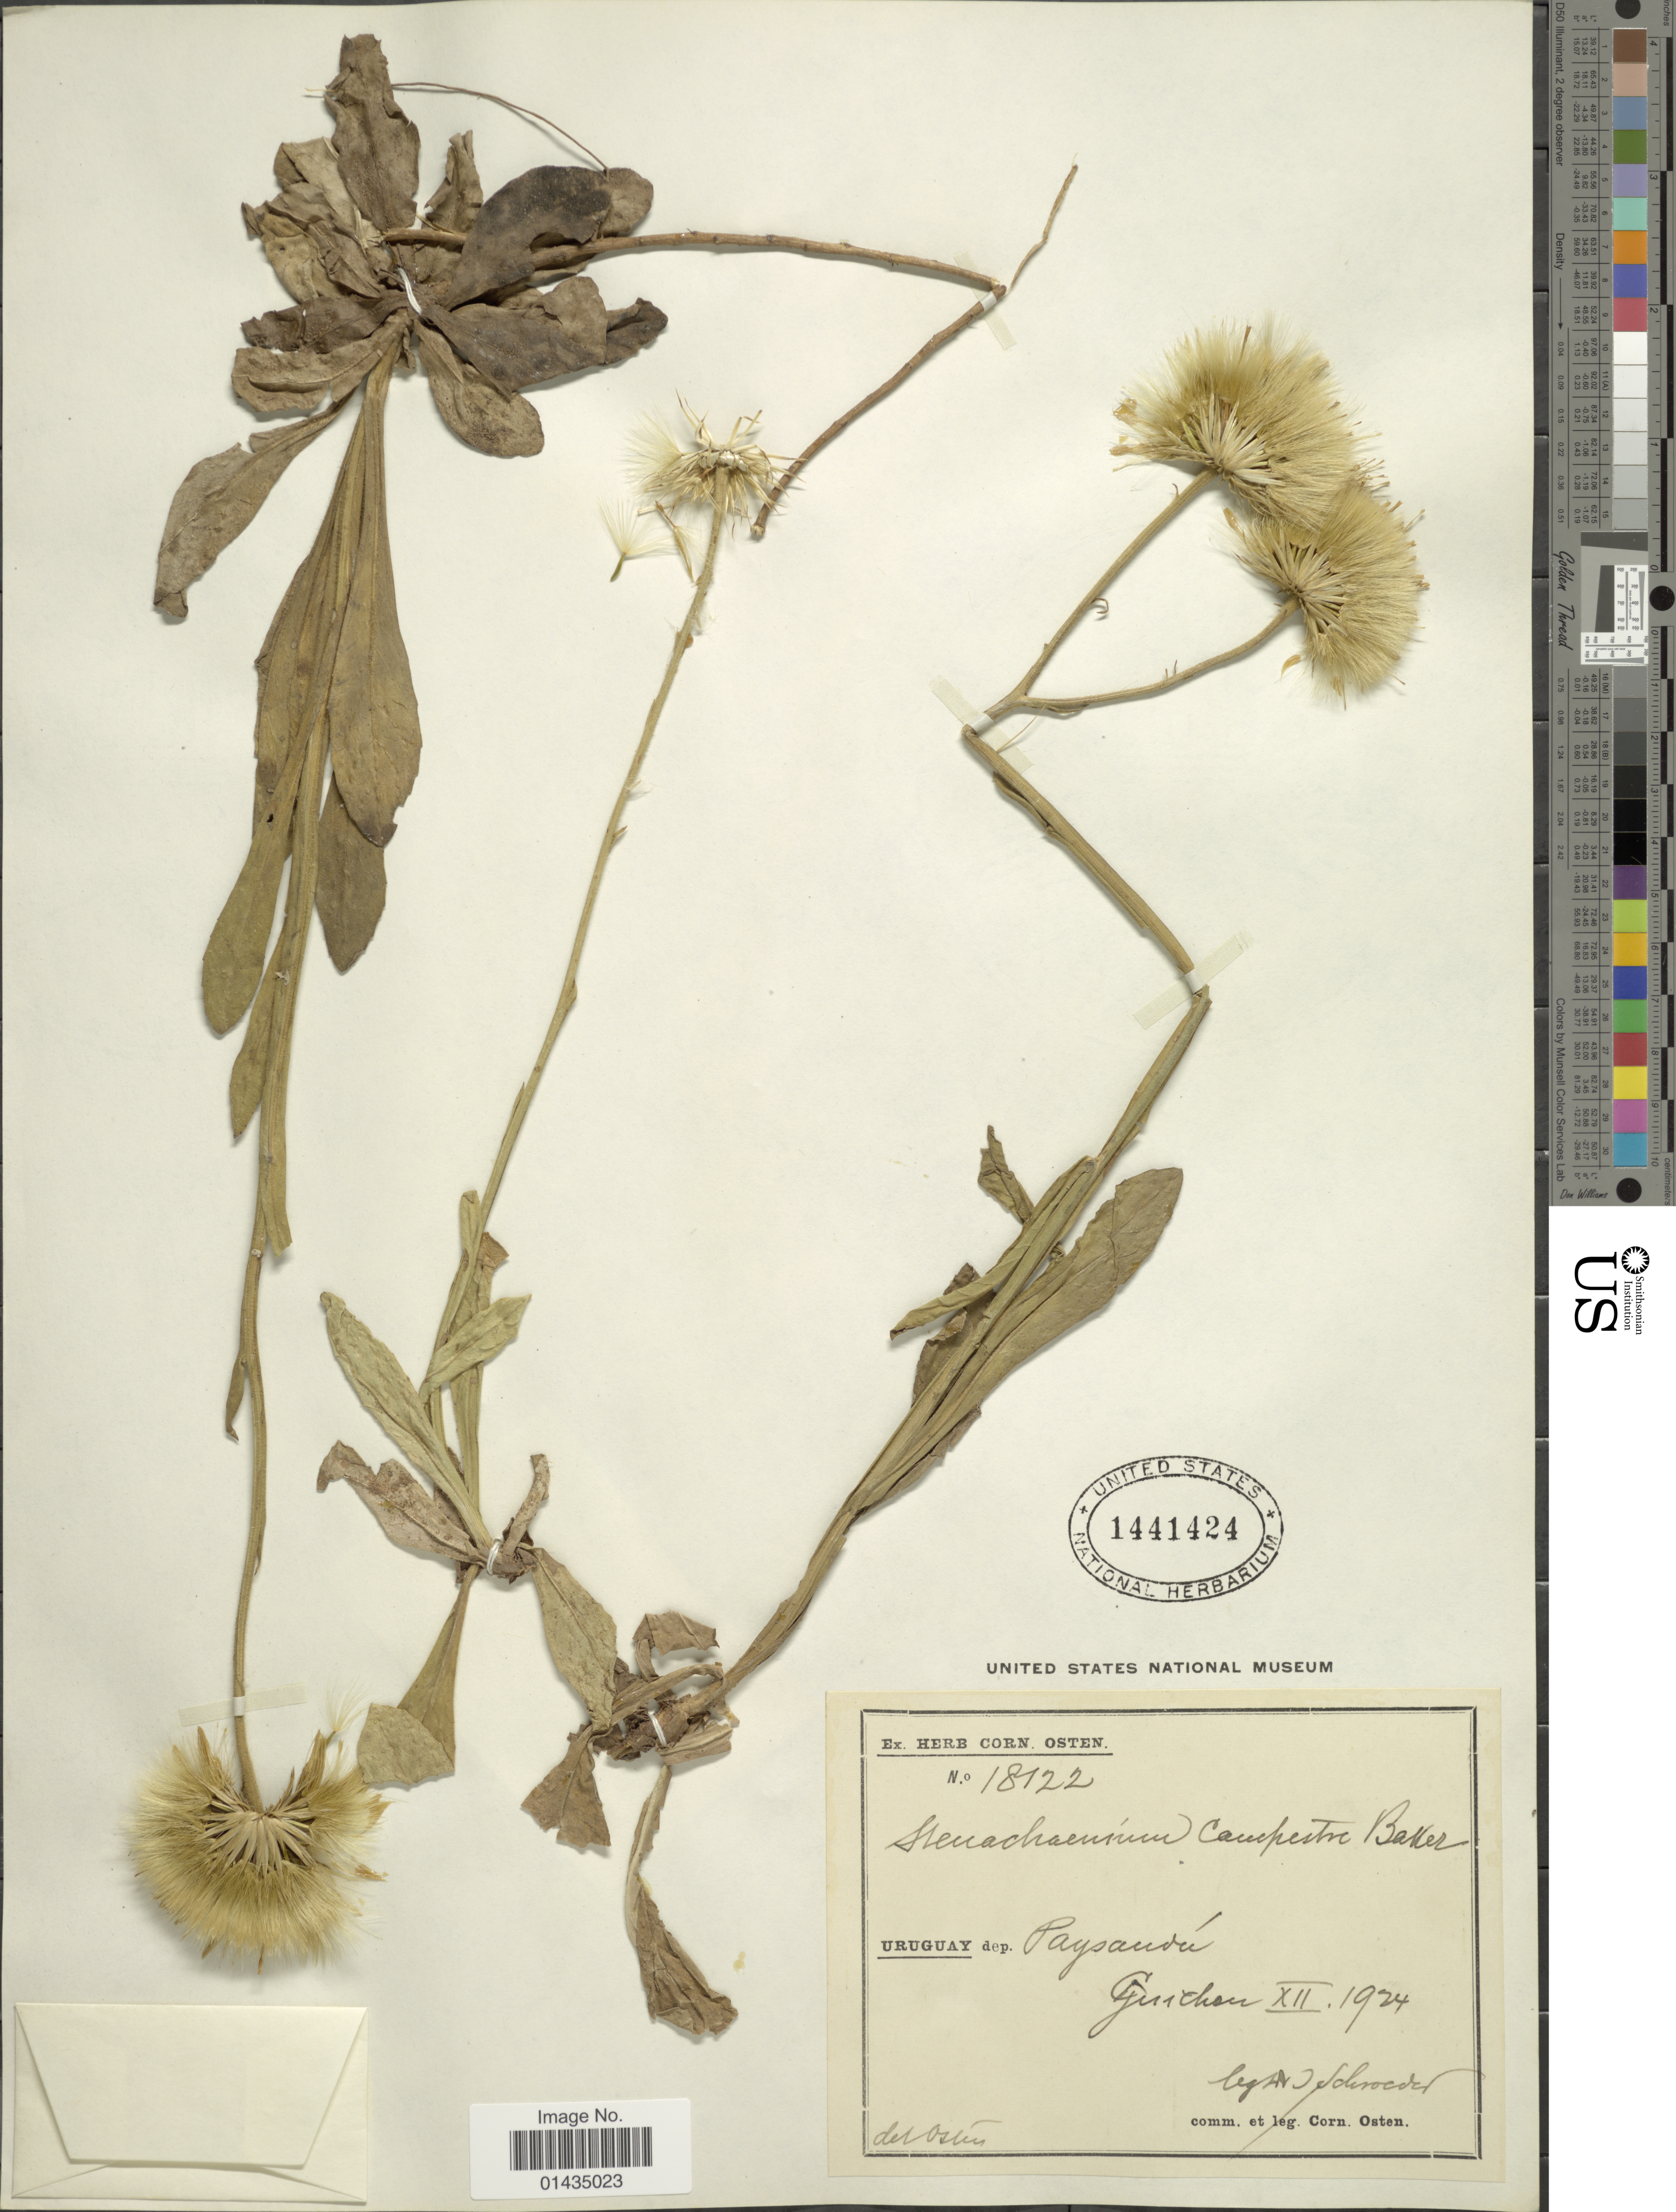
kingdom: Plantae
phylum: Tracheophyta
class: Magnoliopsida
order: Asterales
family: Asteraceae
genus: Stenachaenium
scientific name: Stenachaenium campestre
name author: Baker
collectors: Schroeder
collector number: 18122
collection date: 1924-12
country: Uruguay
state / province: Paysandu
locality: Guichon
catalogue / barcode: US 1441424